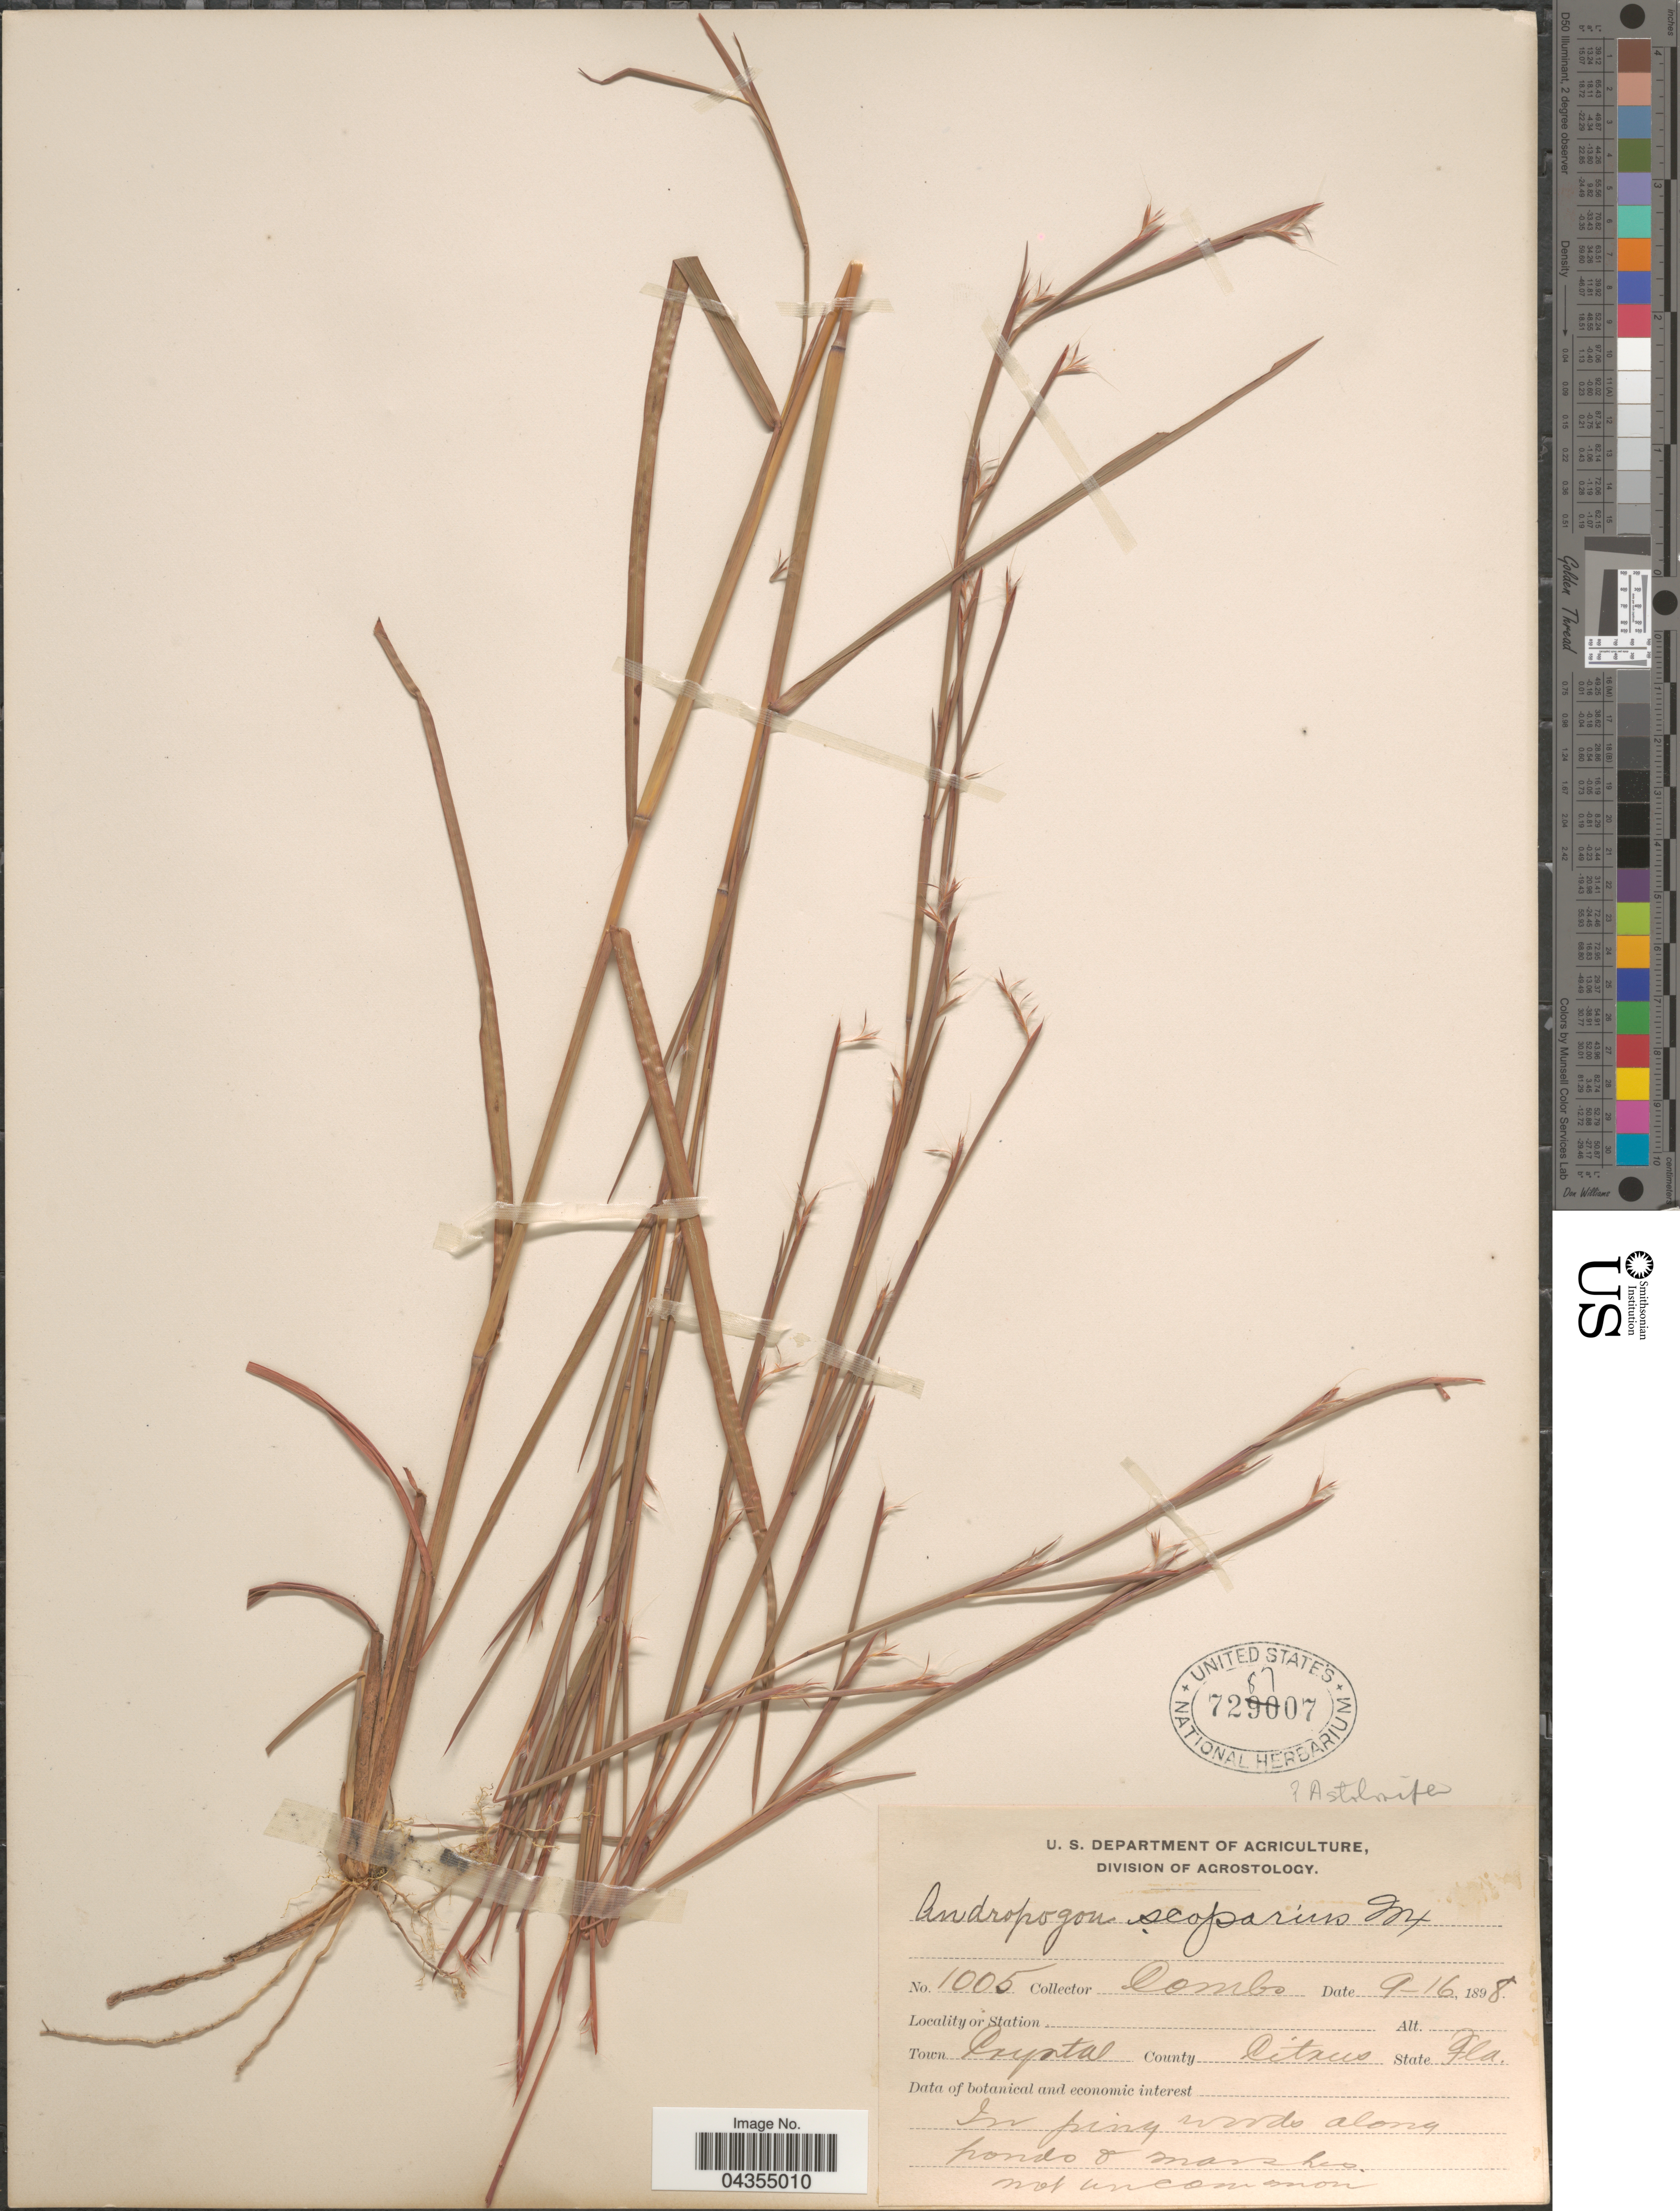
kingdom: Plantae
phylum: Tracheophyta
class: Liliopsida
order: Poales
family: Poaceae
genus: Schizachyrium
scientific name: Schizachyrium sanguineum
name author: (Retz.) Alston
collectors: -. Combs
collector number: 1005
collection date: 1898-09-16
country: United States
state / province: Florida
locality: Town Crystal. County Citrus.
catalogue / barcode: US 728707